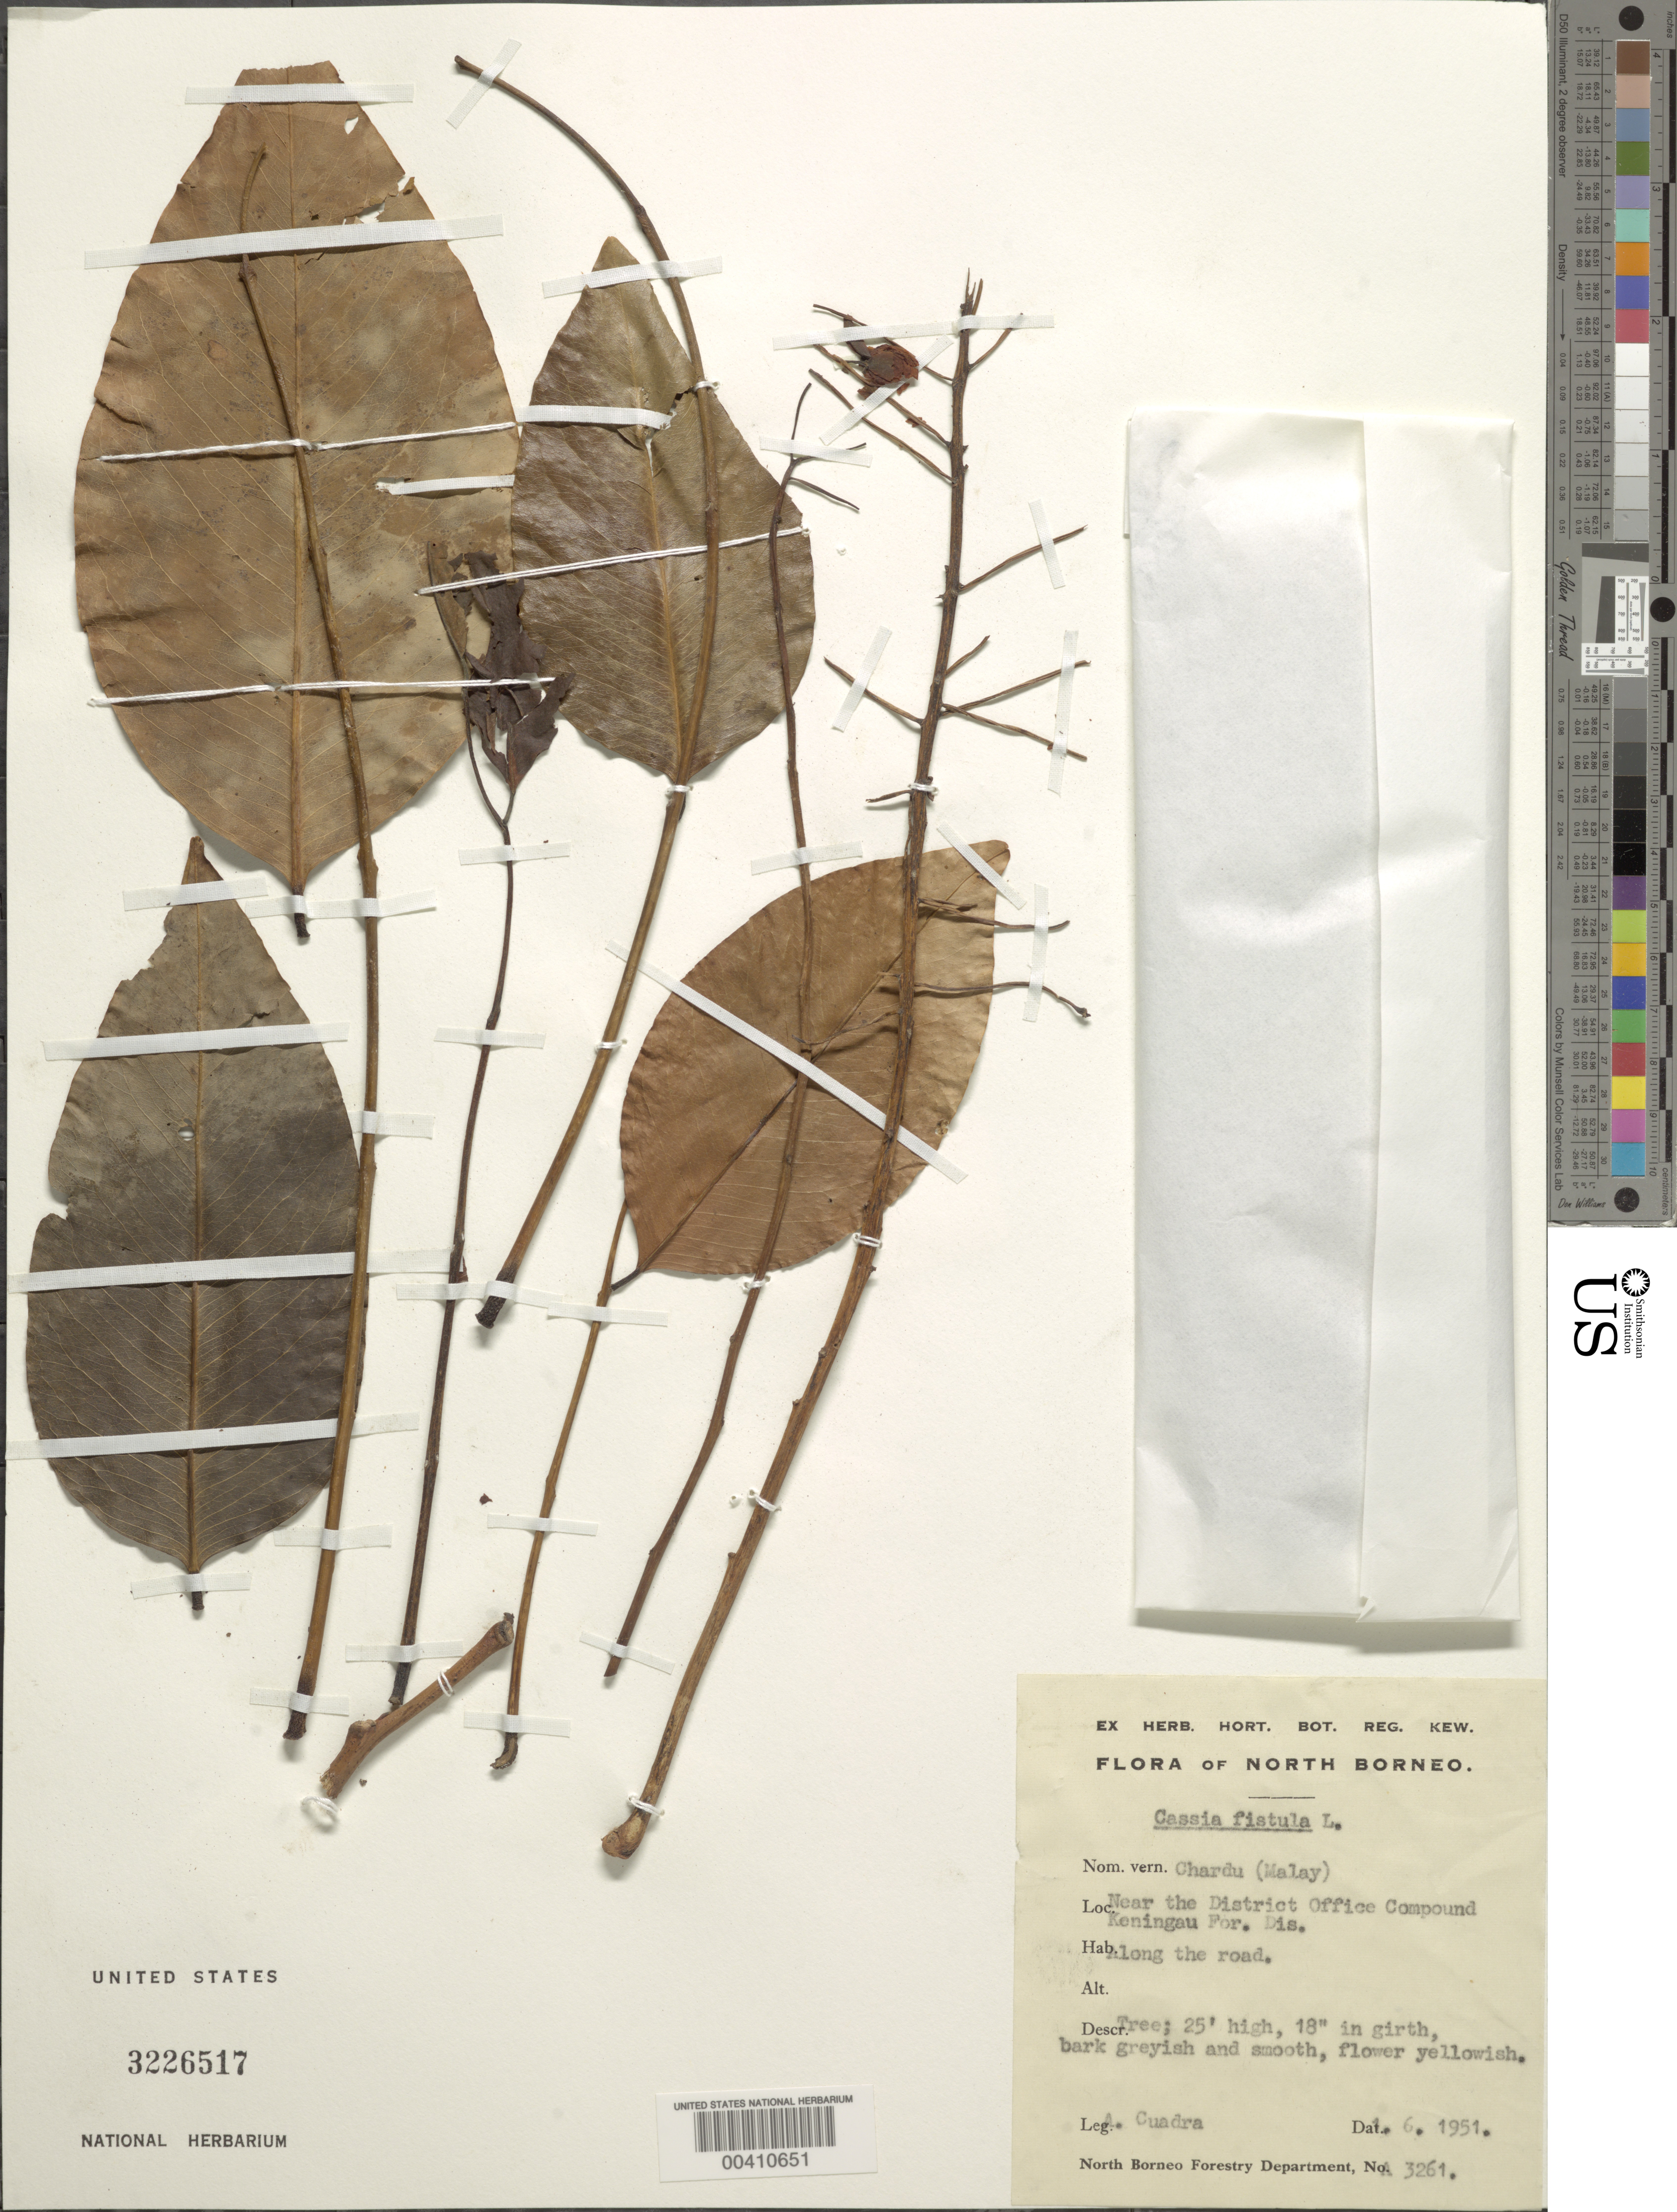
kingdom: Plantae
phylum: Tracheophyta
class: Magnoliopsida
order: Fabales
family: Fabaceae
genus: Cassia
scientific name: Cassia fistula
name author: L.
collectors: A. Cuadra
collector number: A3261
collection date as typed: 01 Jun 1951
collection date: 1951-06-01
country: Malaysia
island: Borneo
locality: Near district office compound keningau for. dist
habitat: Along road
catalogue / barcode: US 3226517